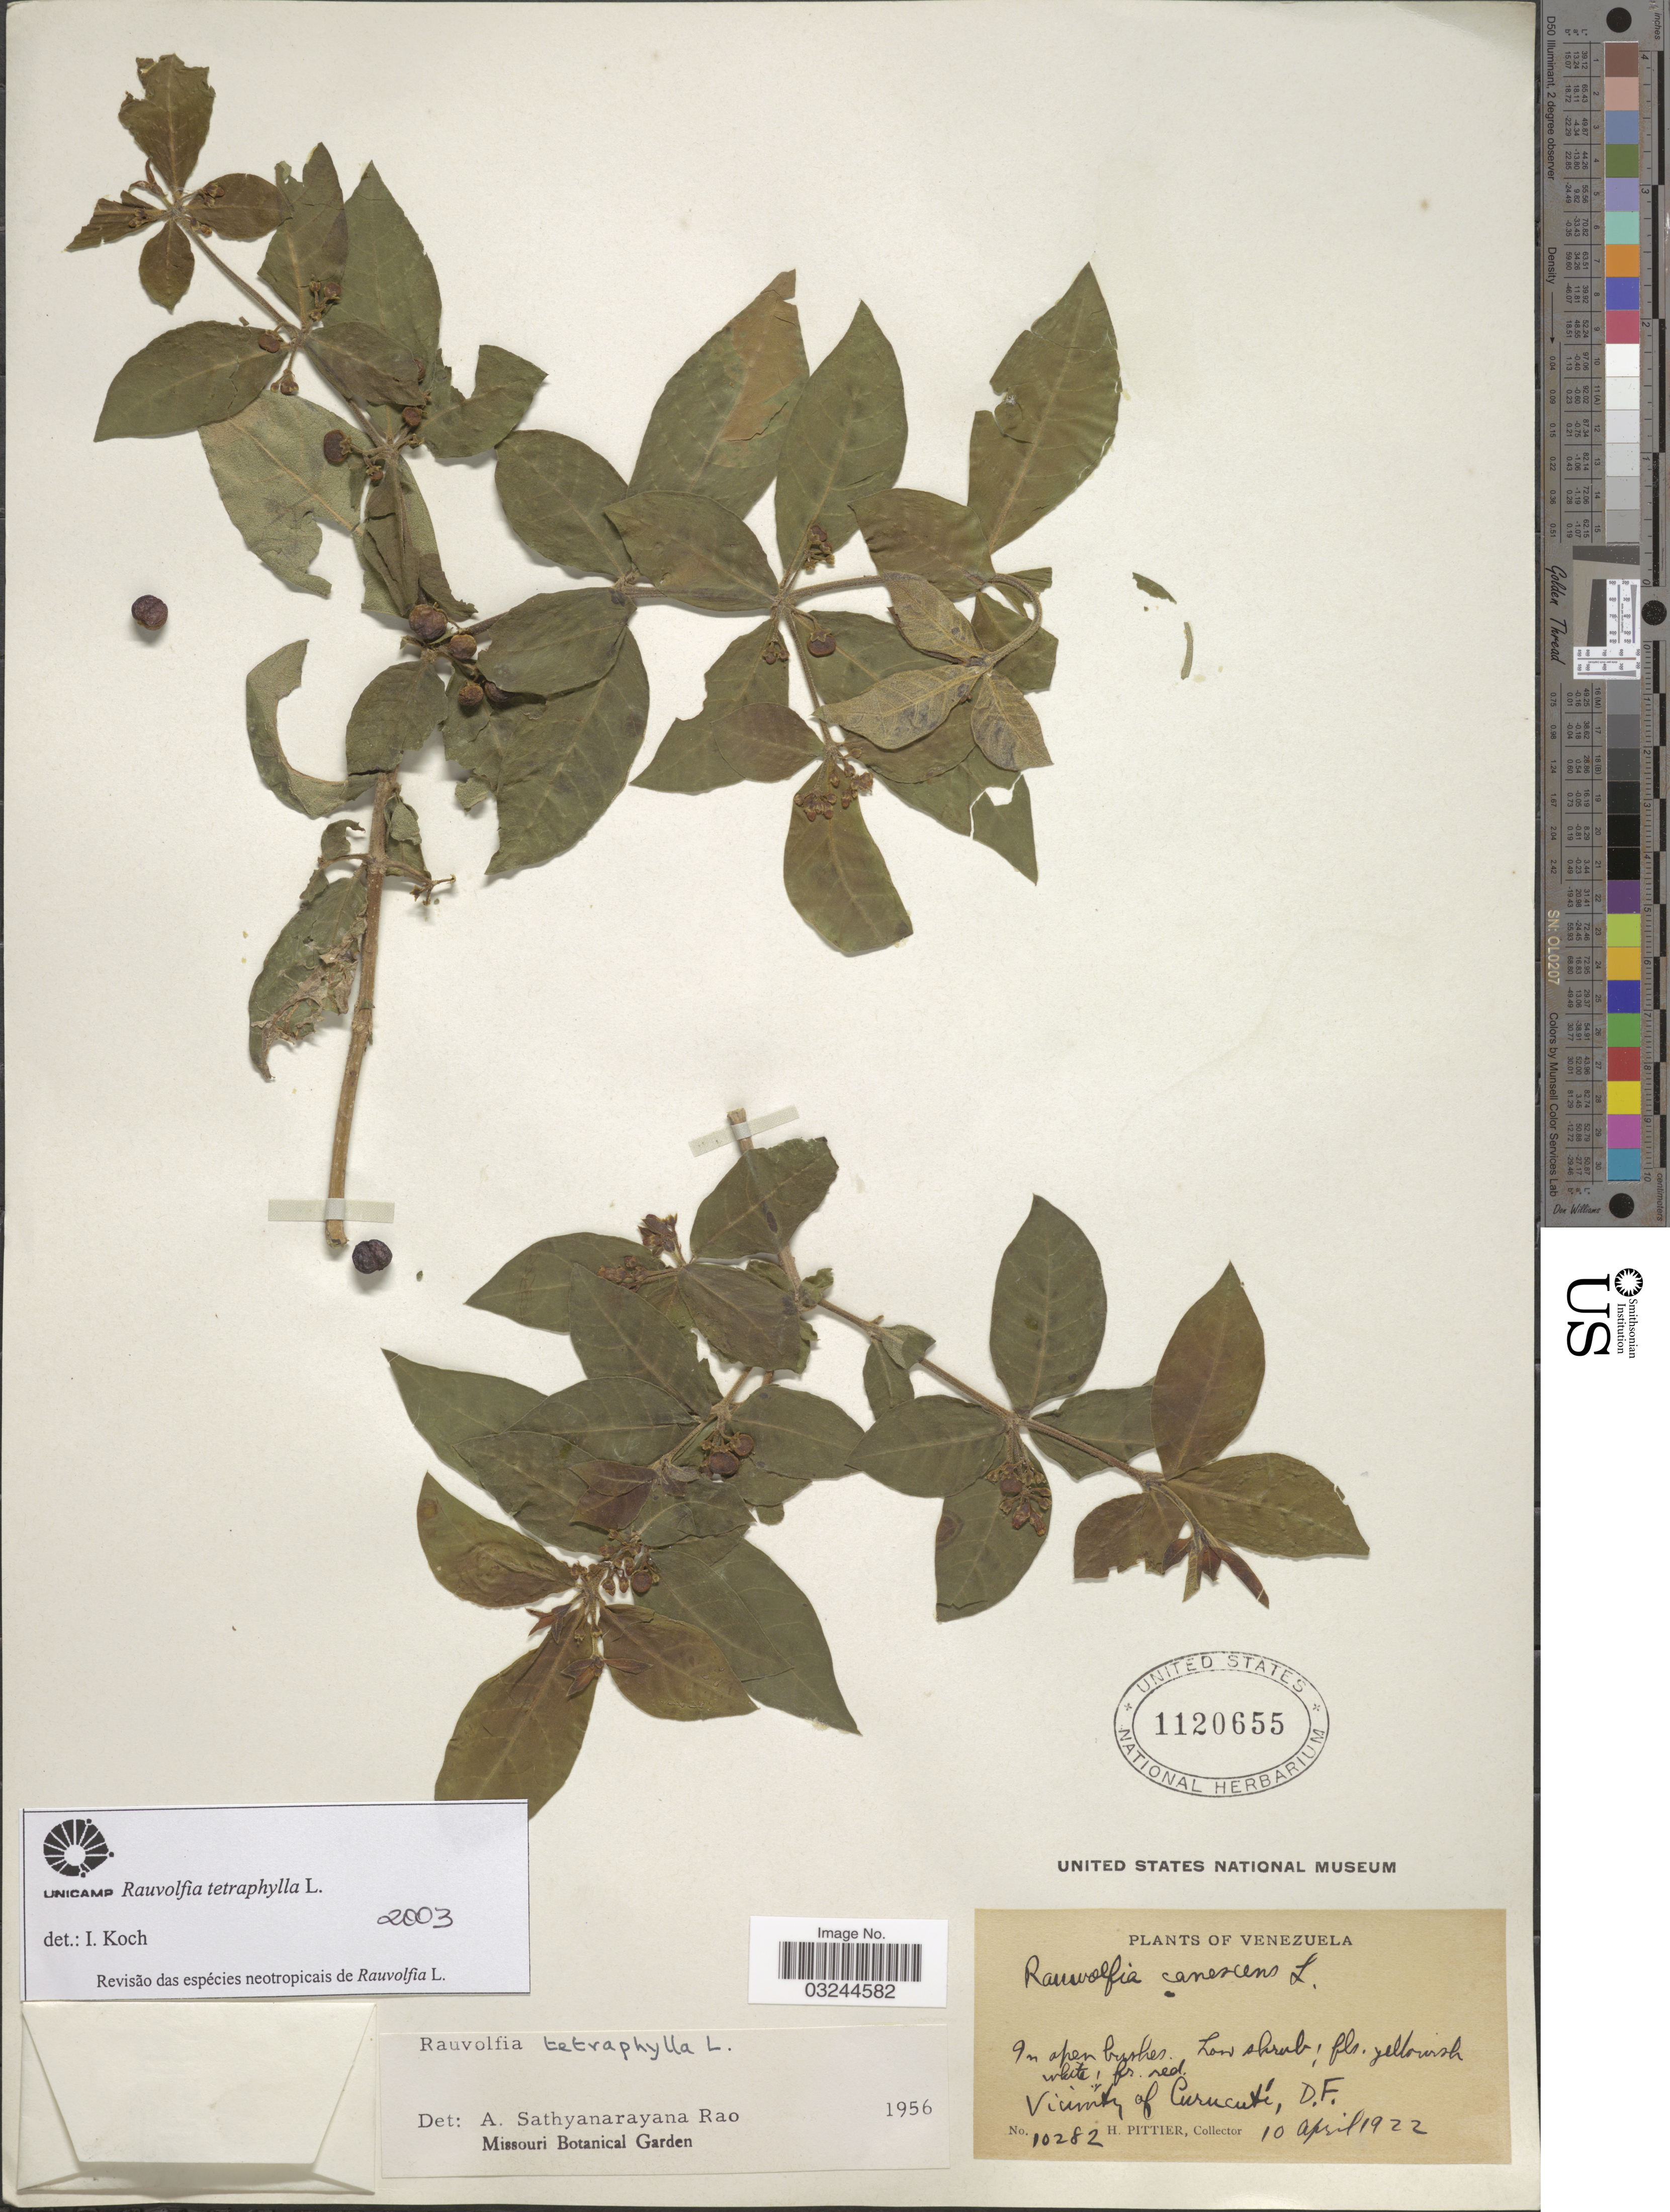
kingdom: Plantae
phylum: Tracheophyta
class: Magnoliopsida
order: Gentianales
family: Apocynaceae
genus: Rauvolfia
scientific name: Rauvolfia tetraphylla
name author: L.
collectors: H. F. Pittier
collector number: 10282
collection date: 1922-04-10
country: Venezuela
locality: Vicinity of Curucutí, D.F.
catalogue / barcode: US 1120655